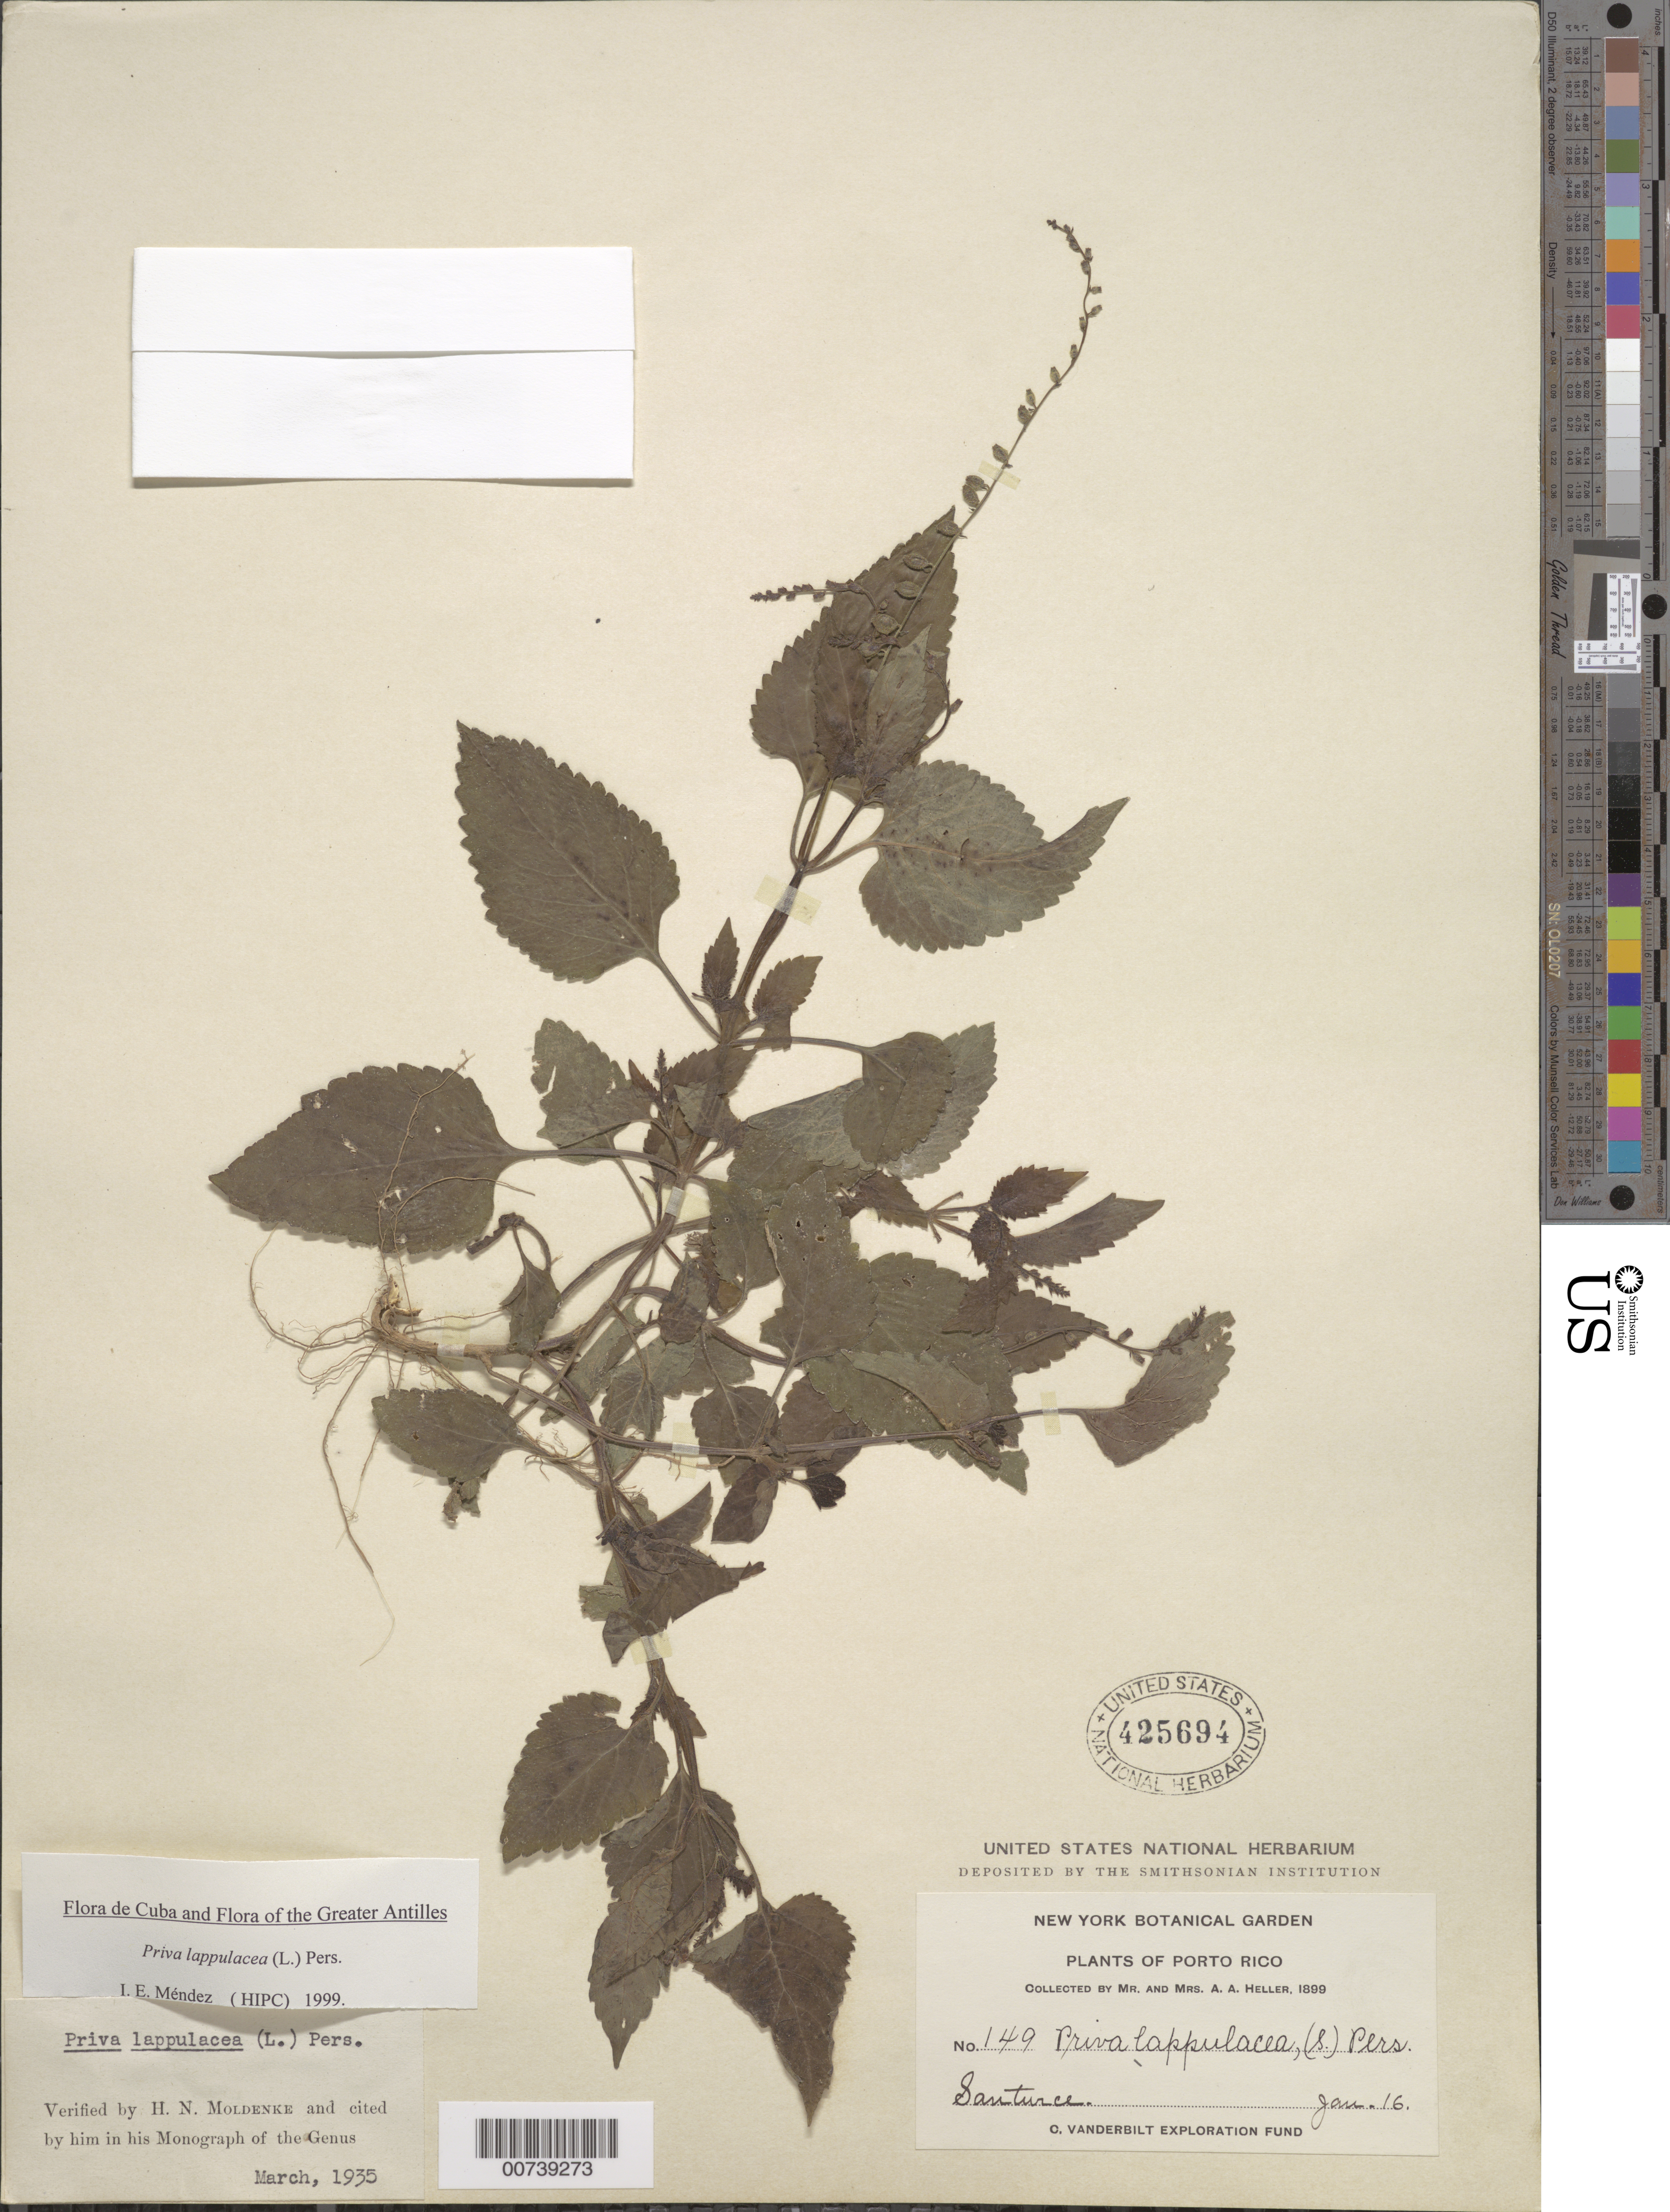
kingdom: Plantae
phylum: Tracheophyta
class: Magnoliopsida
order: Lamiales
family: Verbenaceae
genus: Priva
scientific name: Priva lappulacea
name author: (L.) Pers.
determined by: Méndez, Isidro E., (HIPC)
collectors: A. A. Heller & E. G. Heller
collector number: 149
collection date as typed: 16 Jan 1899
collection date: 1899-01-16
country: Puerto Rico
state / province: San Juan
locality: Santurce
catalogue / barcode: US 425694